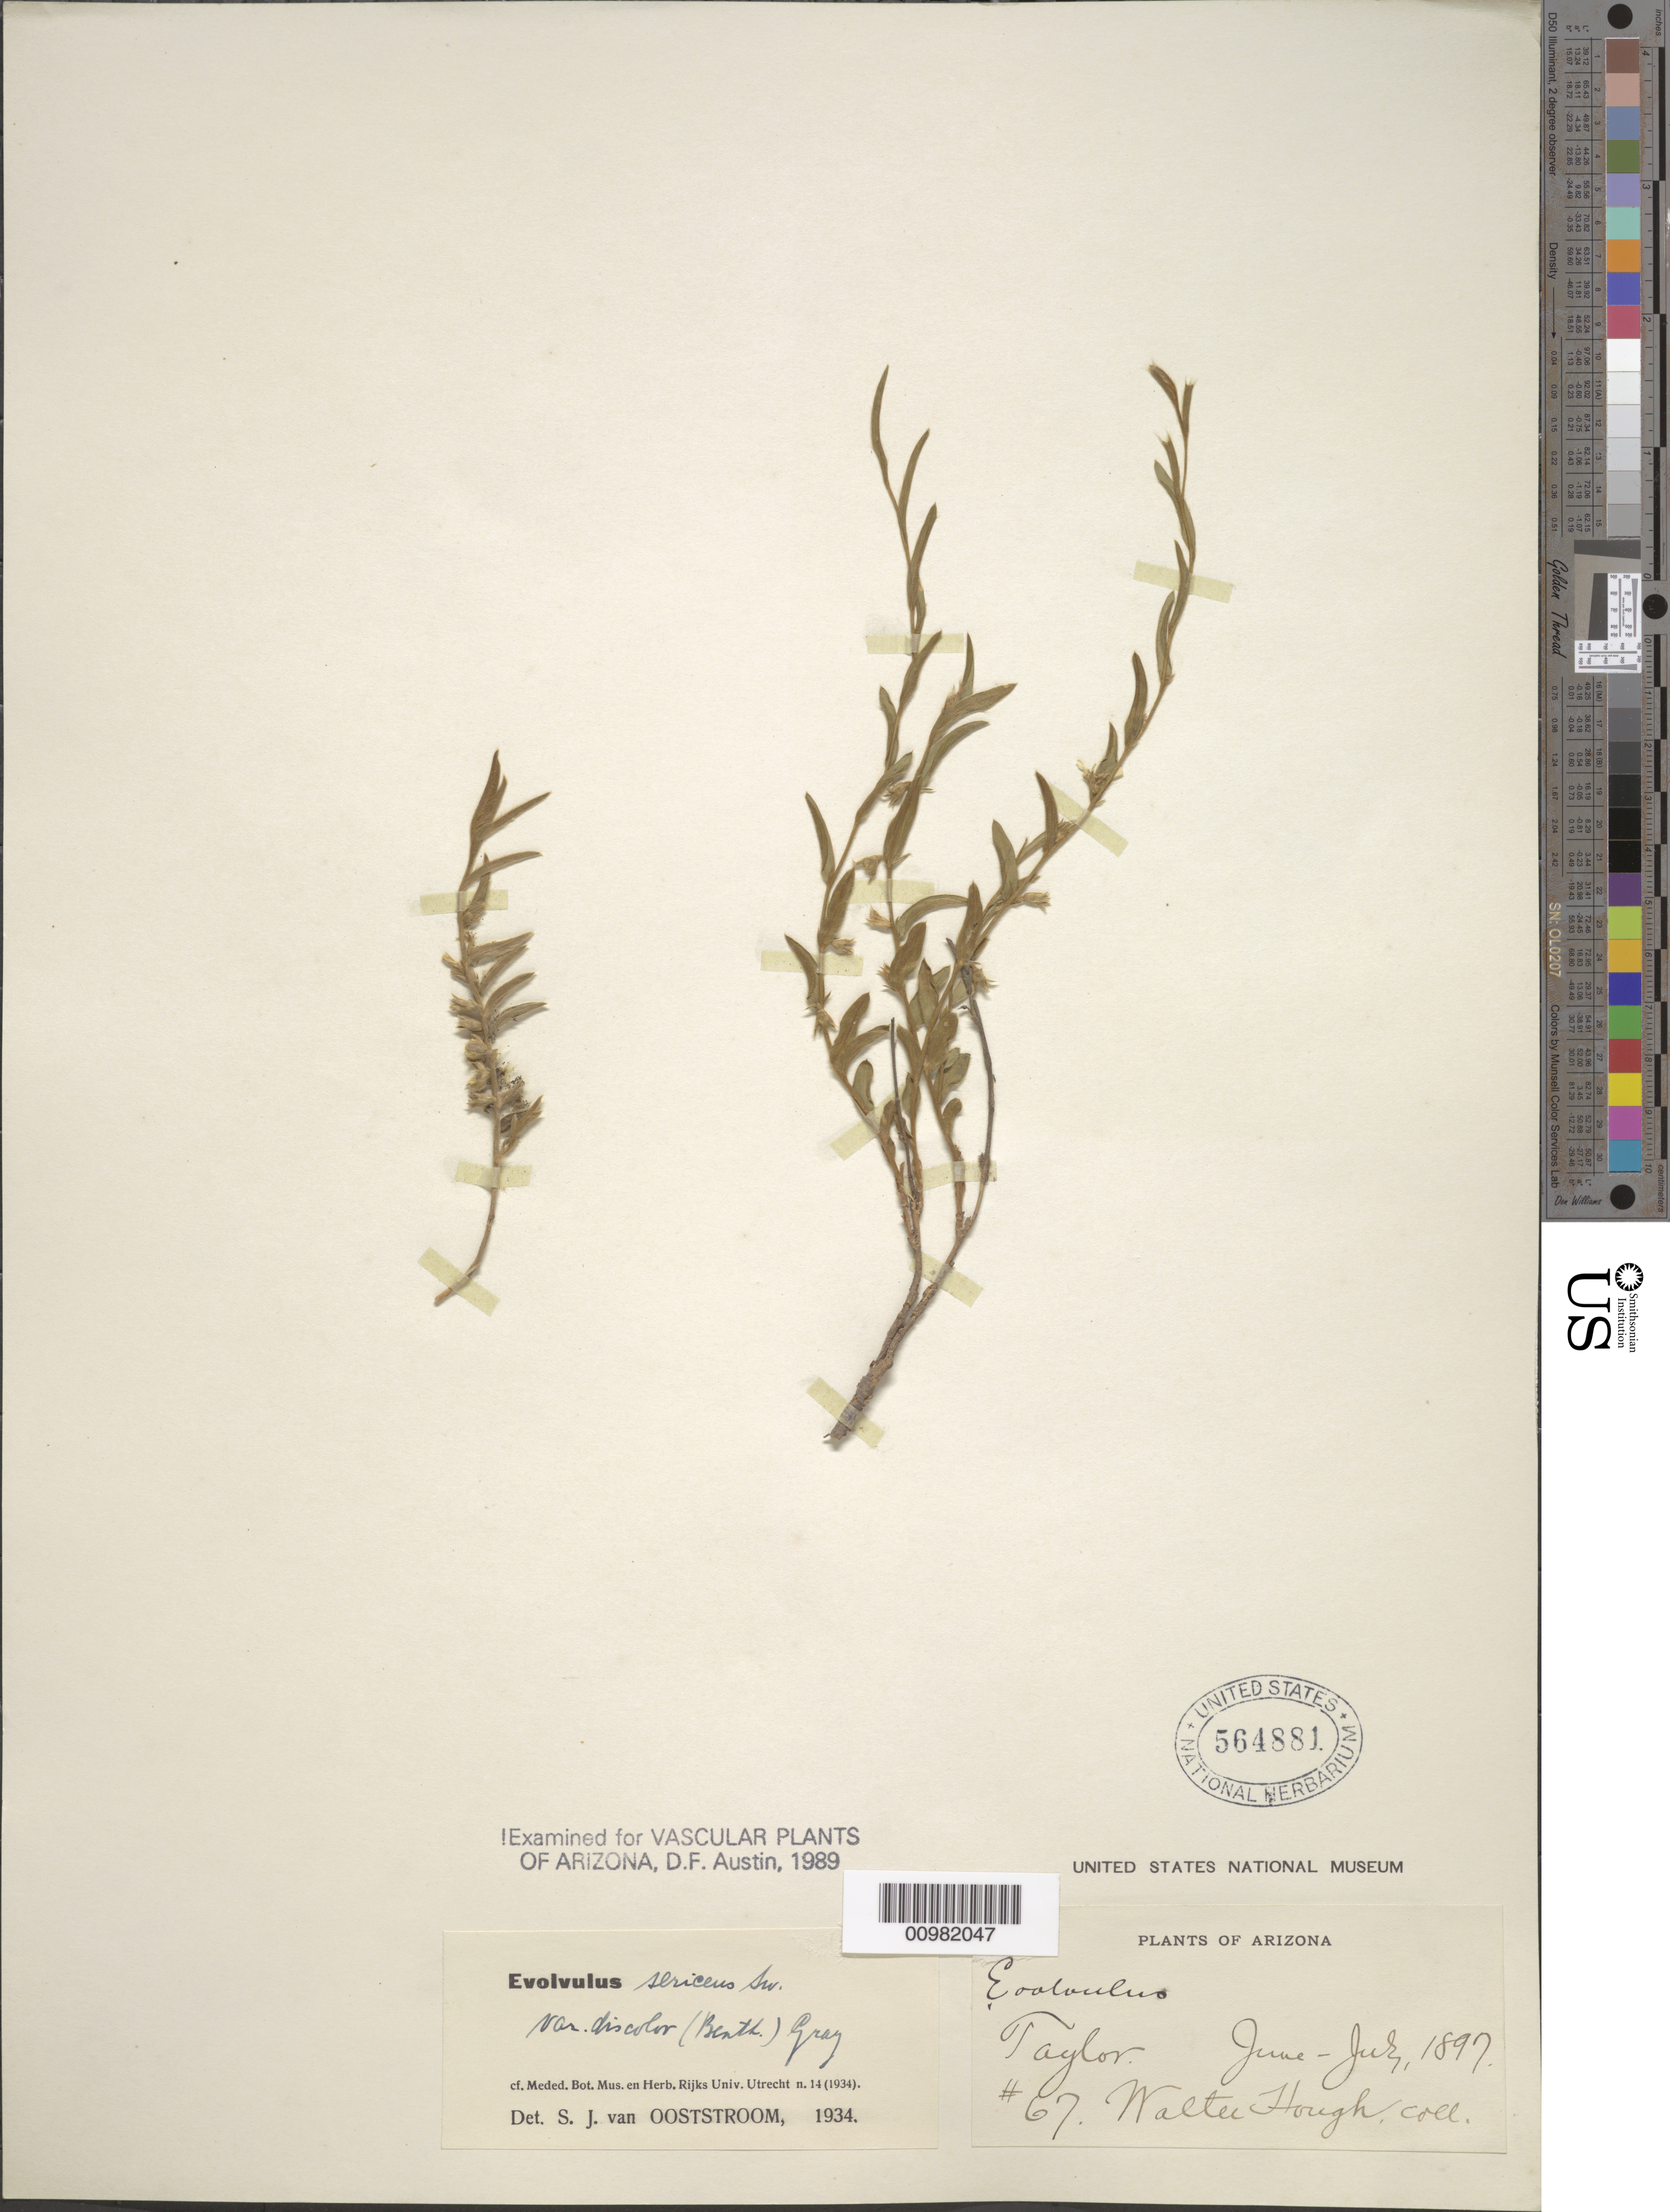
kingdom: Plantae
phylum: Tracheophyta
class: Magnoliopsida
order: Solanales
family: Convolvulaceae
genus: Evolvulus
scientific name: Evolvulus sericeus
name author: Sw.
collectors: W. Hough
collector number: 67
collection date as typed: Jun 1897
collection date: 1897-06/1897-07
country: United States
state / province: Arizona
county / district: Navajo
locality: Taylor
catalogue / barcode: US 564881